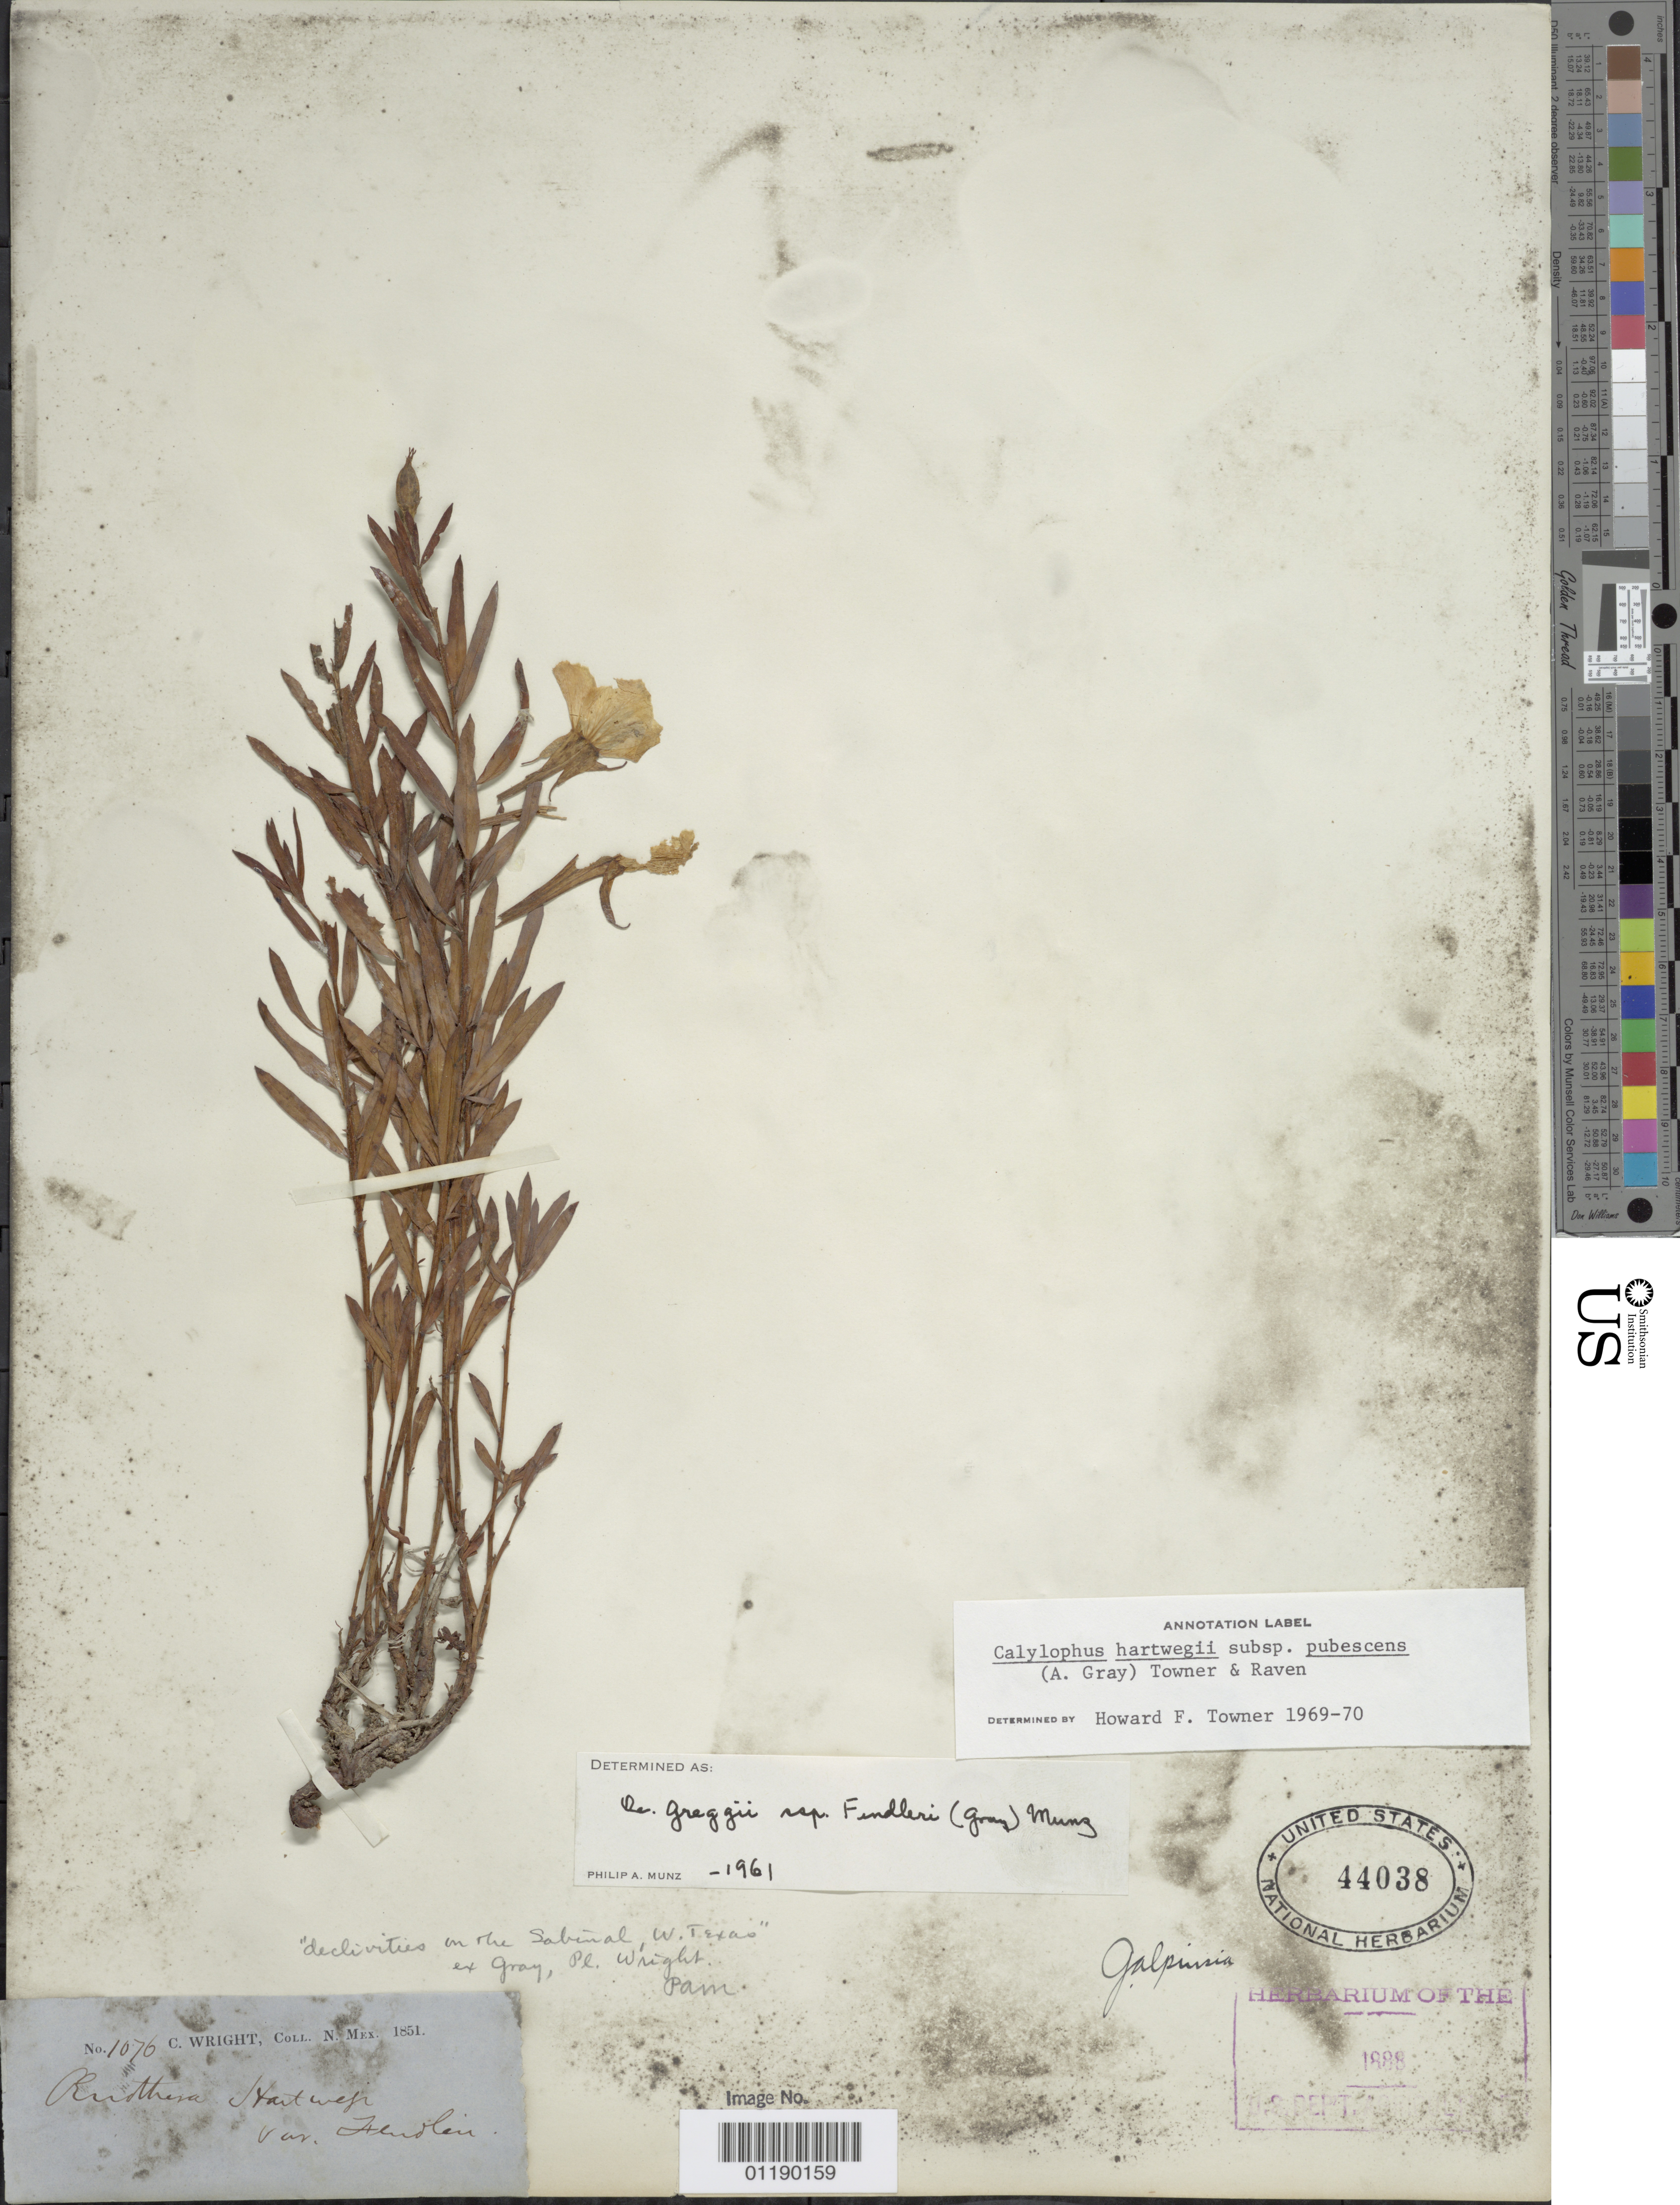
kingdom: Plantae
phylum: Tracheophyta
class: Magnoliopsida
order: Myrtales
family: Onagraceae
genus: Oenothera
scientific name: Oenothera hartwegii subsp. pubescens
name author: (A. Gray) W.L. Wagner & Hoch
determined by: Towner, H. F.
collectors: C. Wright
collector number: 1076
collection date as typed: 1851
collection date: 1851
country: United States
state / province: New Mexico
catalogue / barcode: US 44038